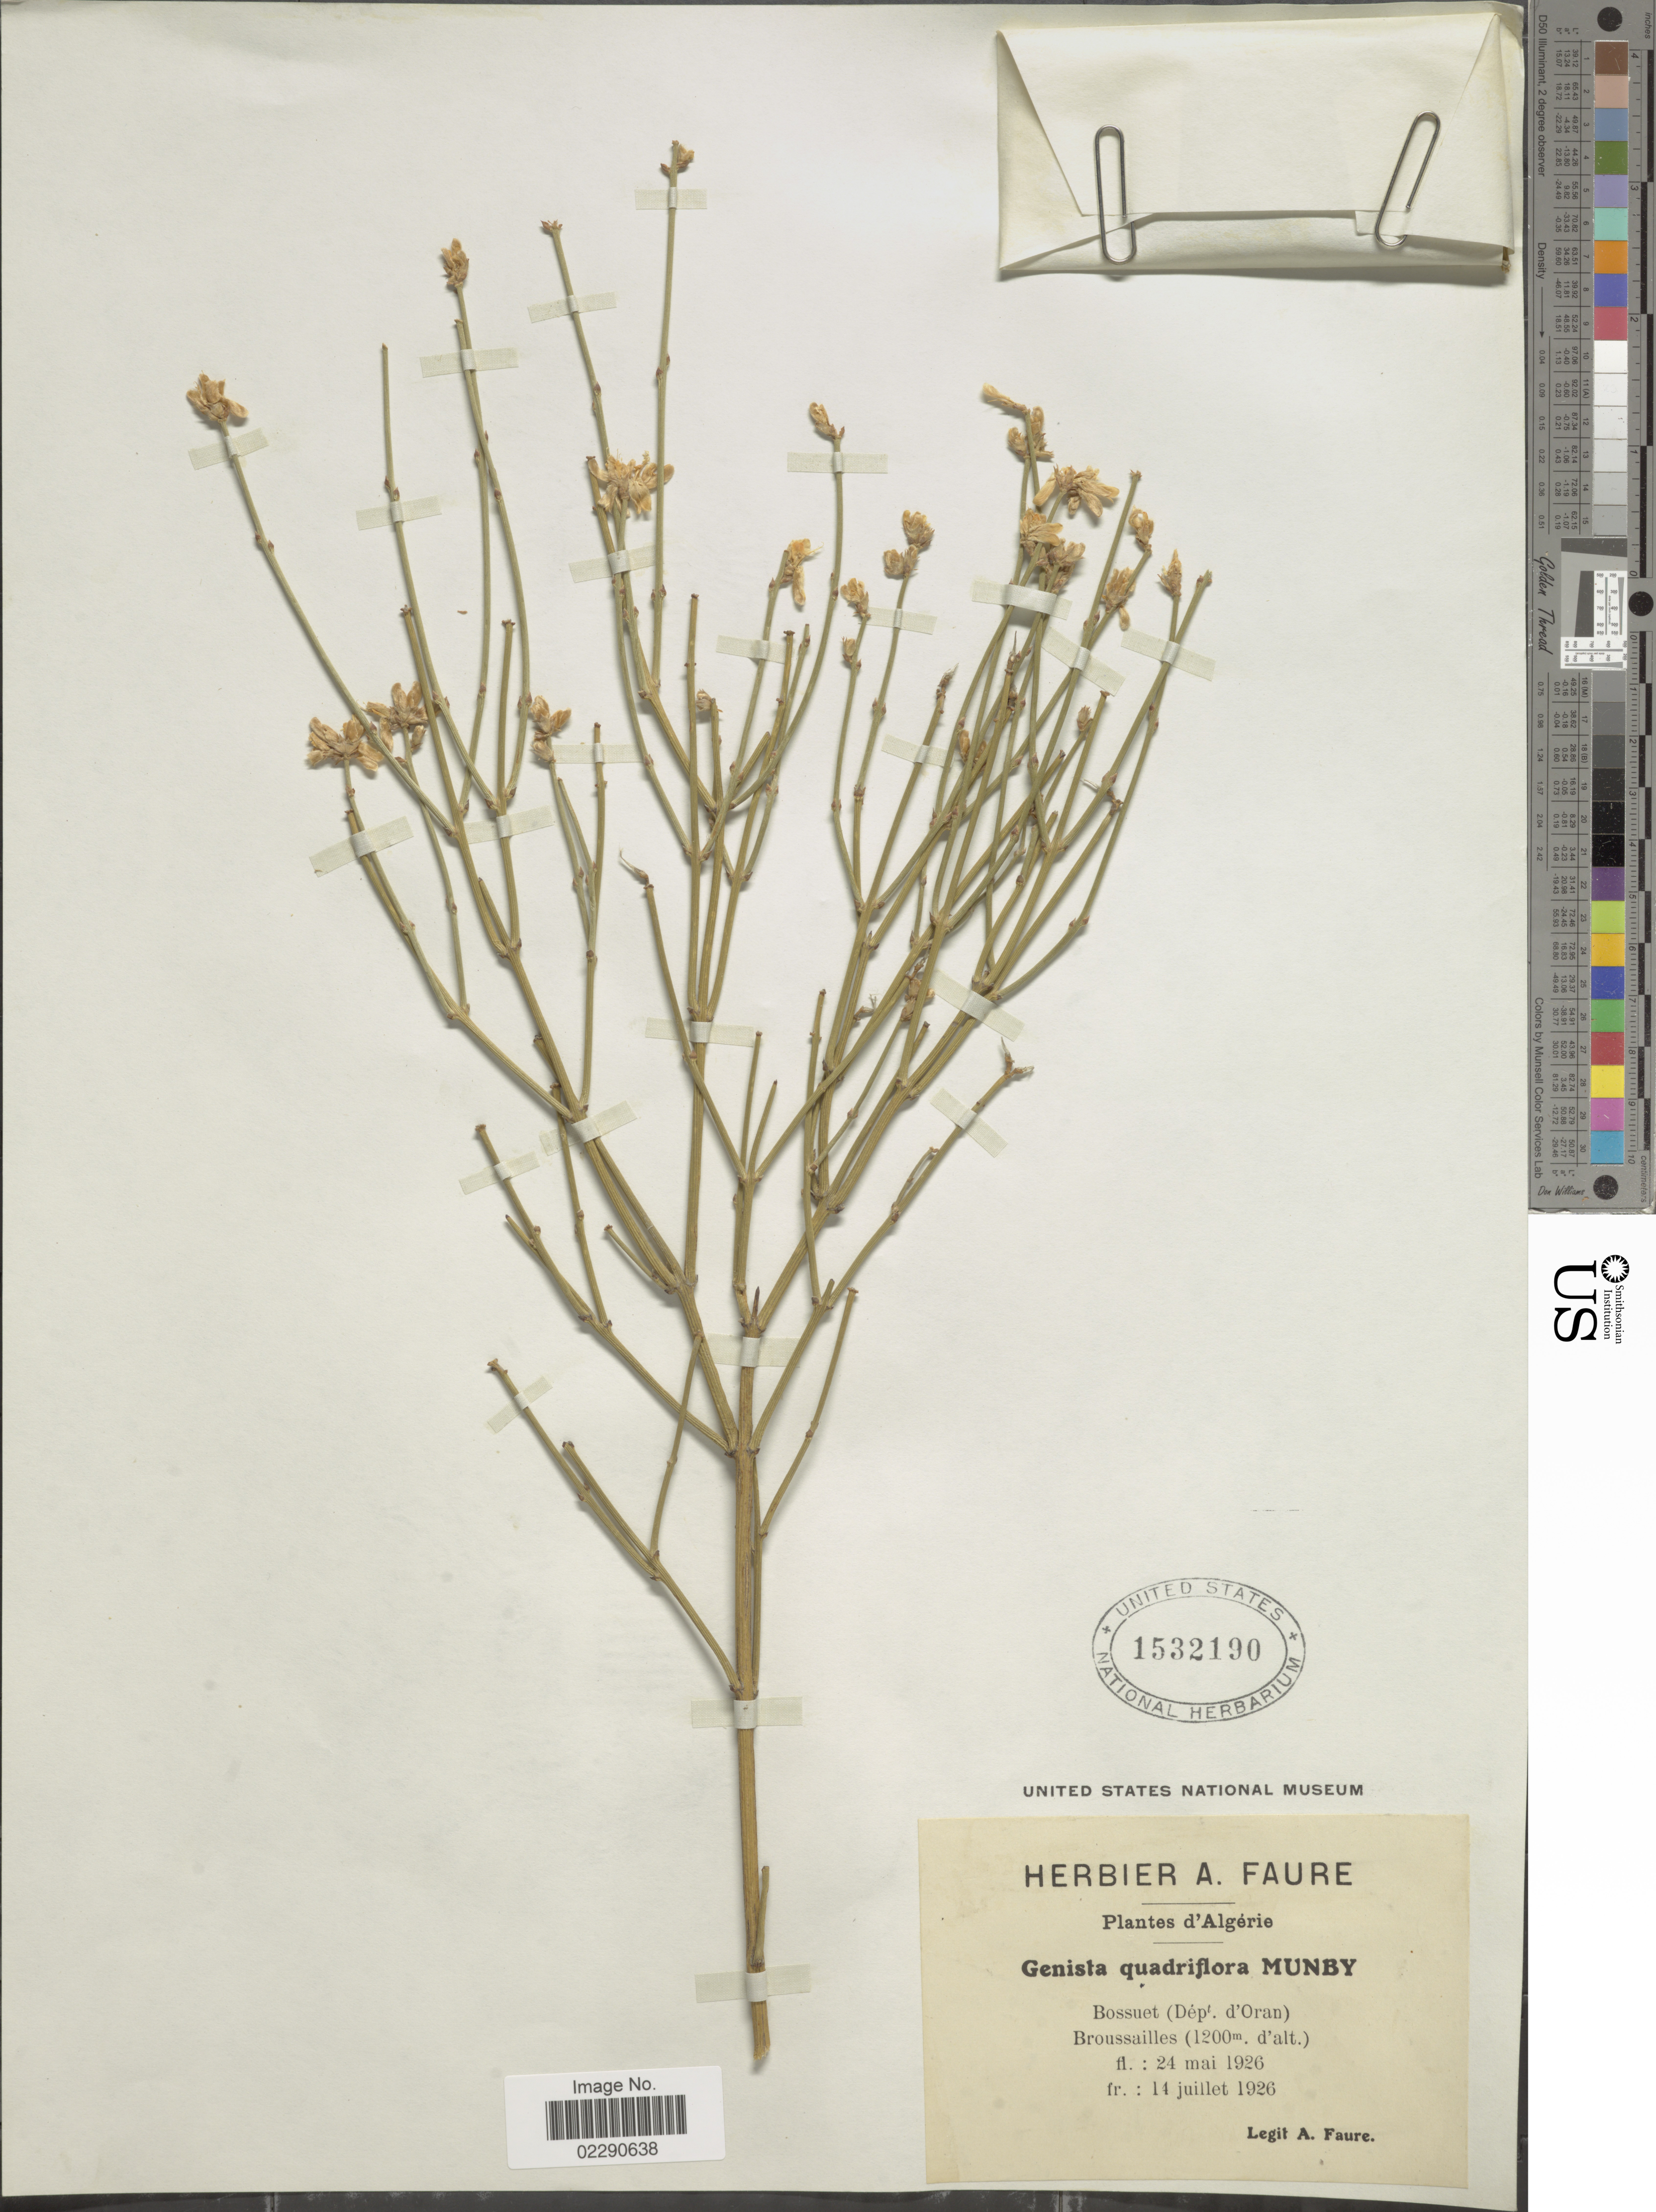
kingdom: Plantae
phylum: Tracheophyta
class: Magnoliopsida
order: Fabales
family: Fabaceae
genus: Genista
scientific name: Genista quadriflora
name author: Munby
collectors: A. Faure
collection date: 1926-05-24/1926-07-14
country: Algeria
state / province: Oran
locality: Bossuet (Dept d'Oran), Broussailles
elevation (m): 1200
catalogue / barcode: US 1532190